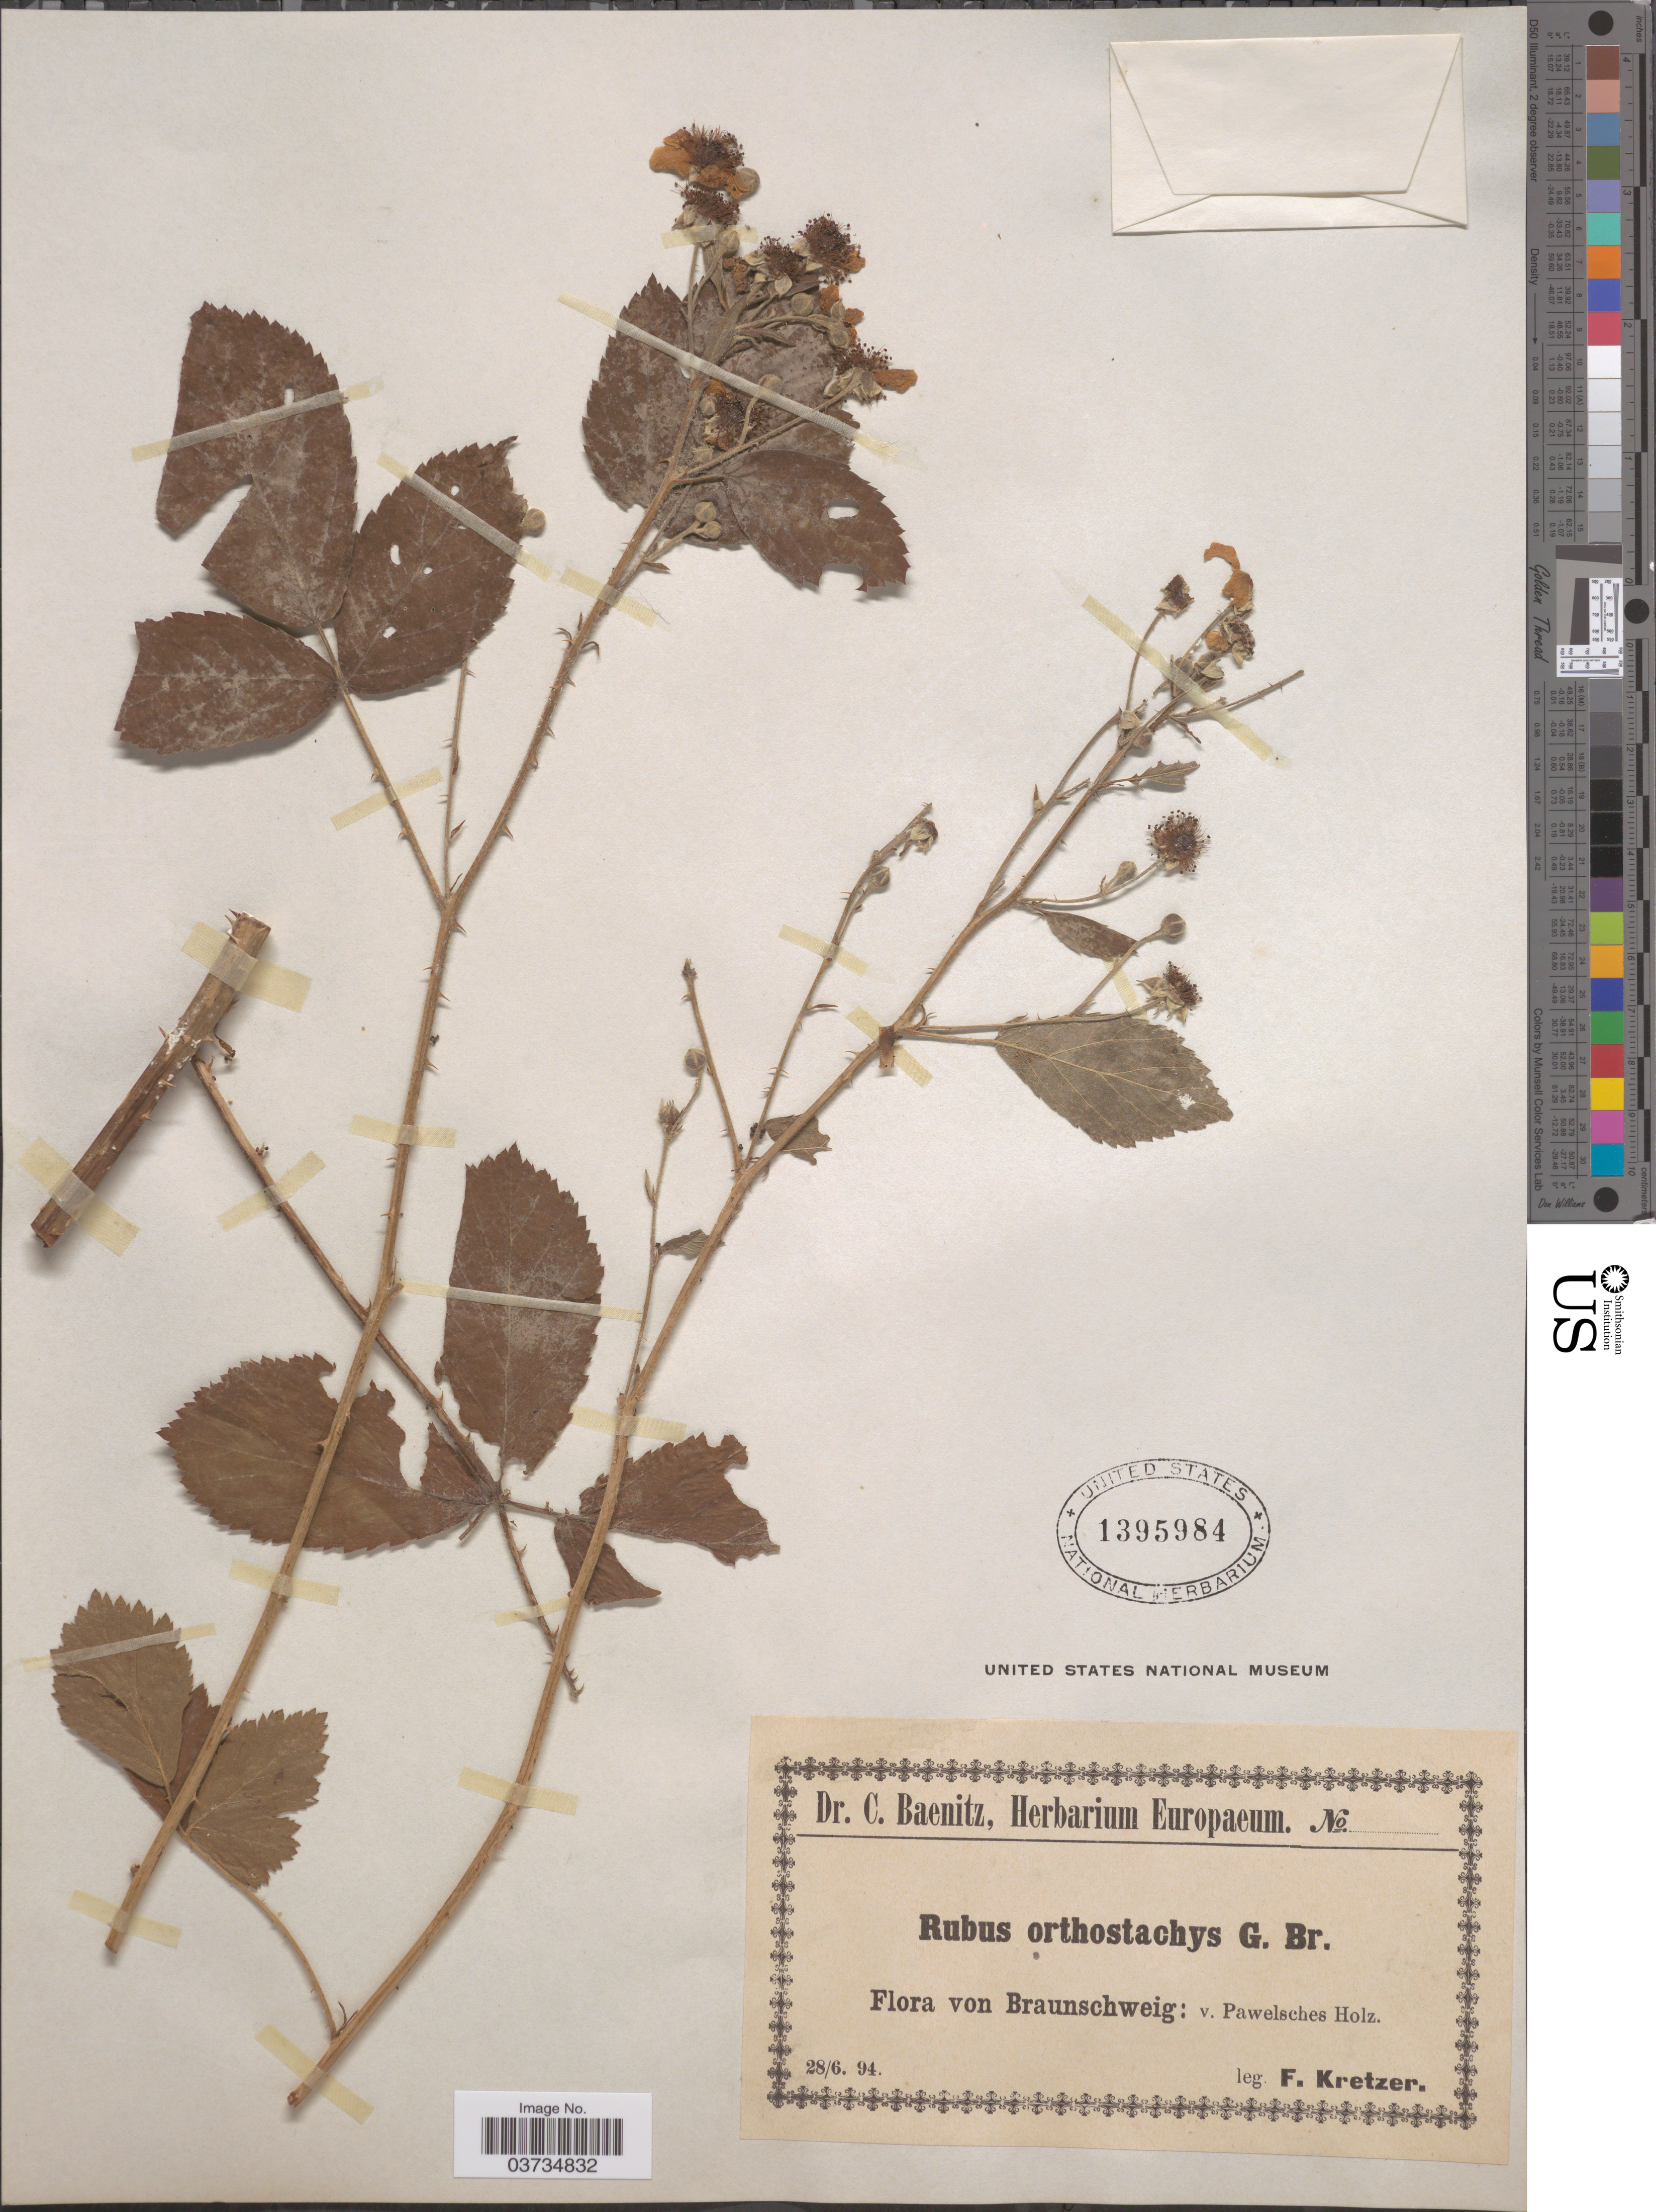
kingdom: Plantae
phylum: Tracheophyta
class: Magnoliopsida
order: Rosales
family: Rosaceae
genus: Rubus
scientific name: Rubus orthostachys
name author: G. Braun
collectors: F. Kretzer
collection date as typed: Transcribed d/m/y: 28/6/94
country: Germany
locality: Braunschweig: v. Pawelsches Holz.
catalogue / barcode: US 1395984